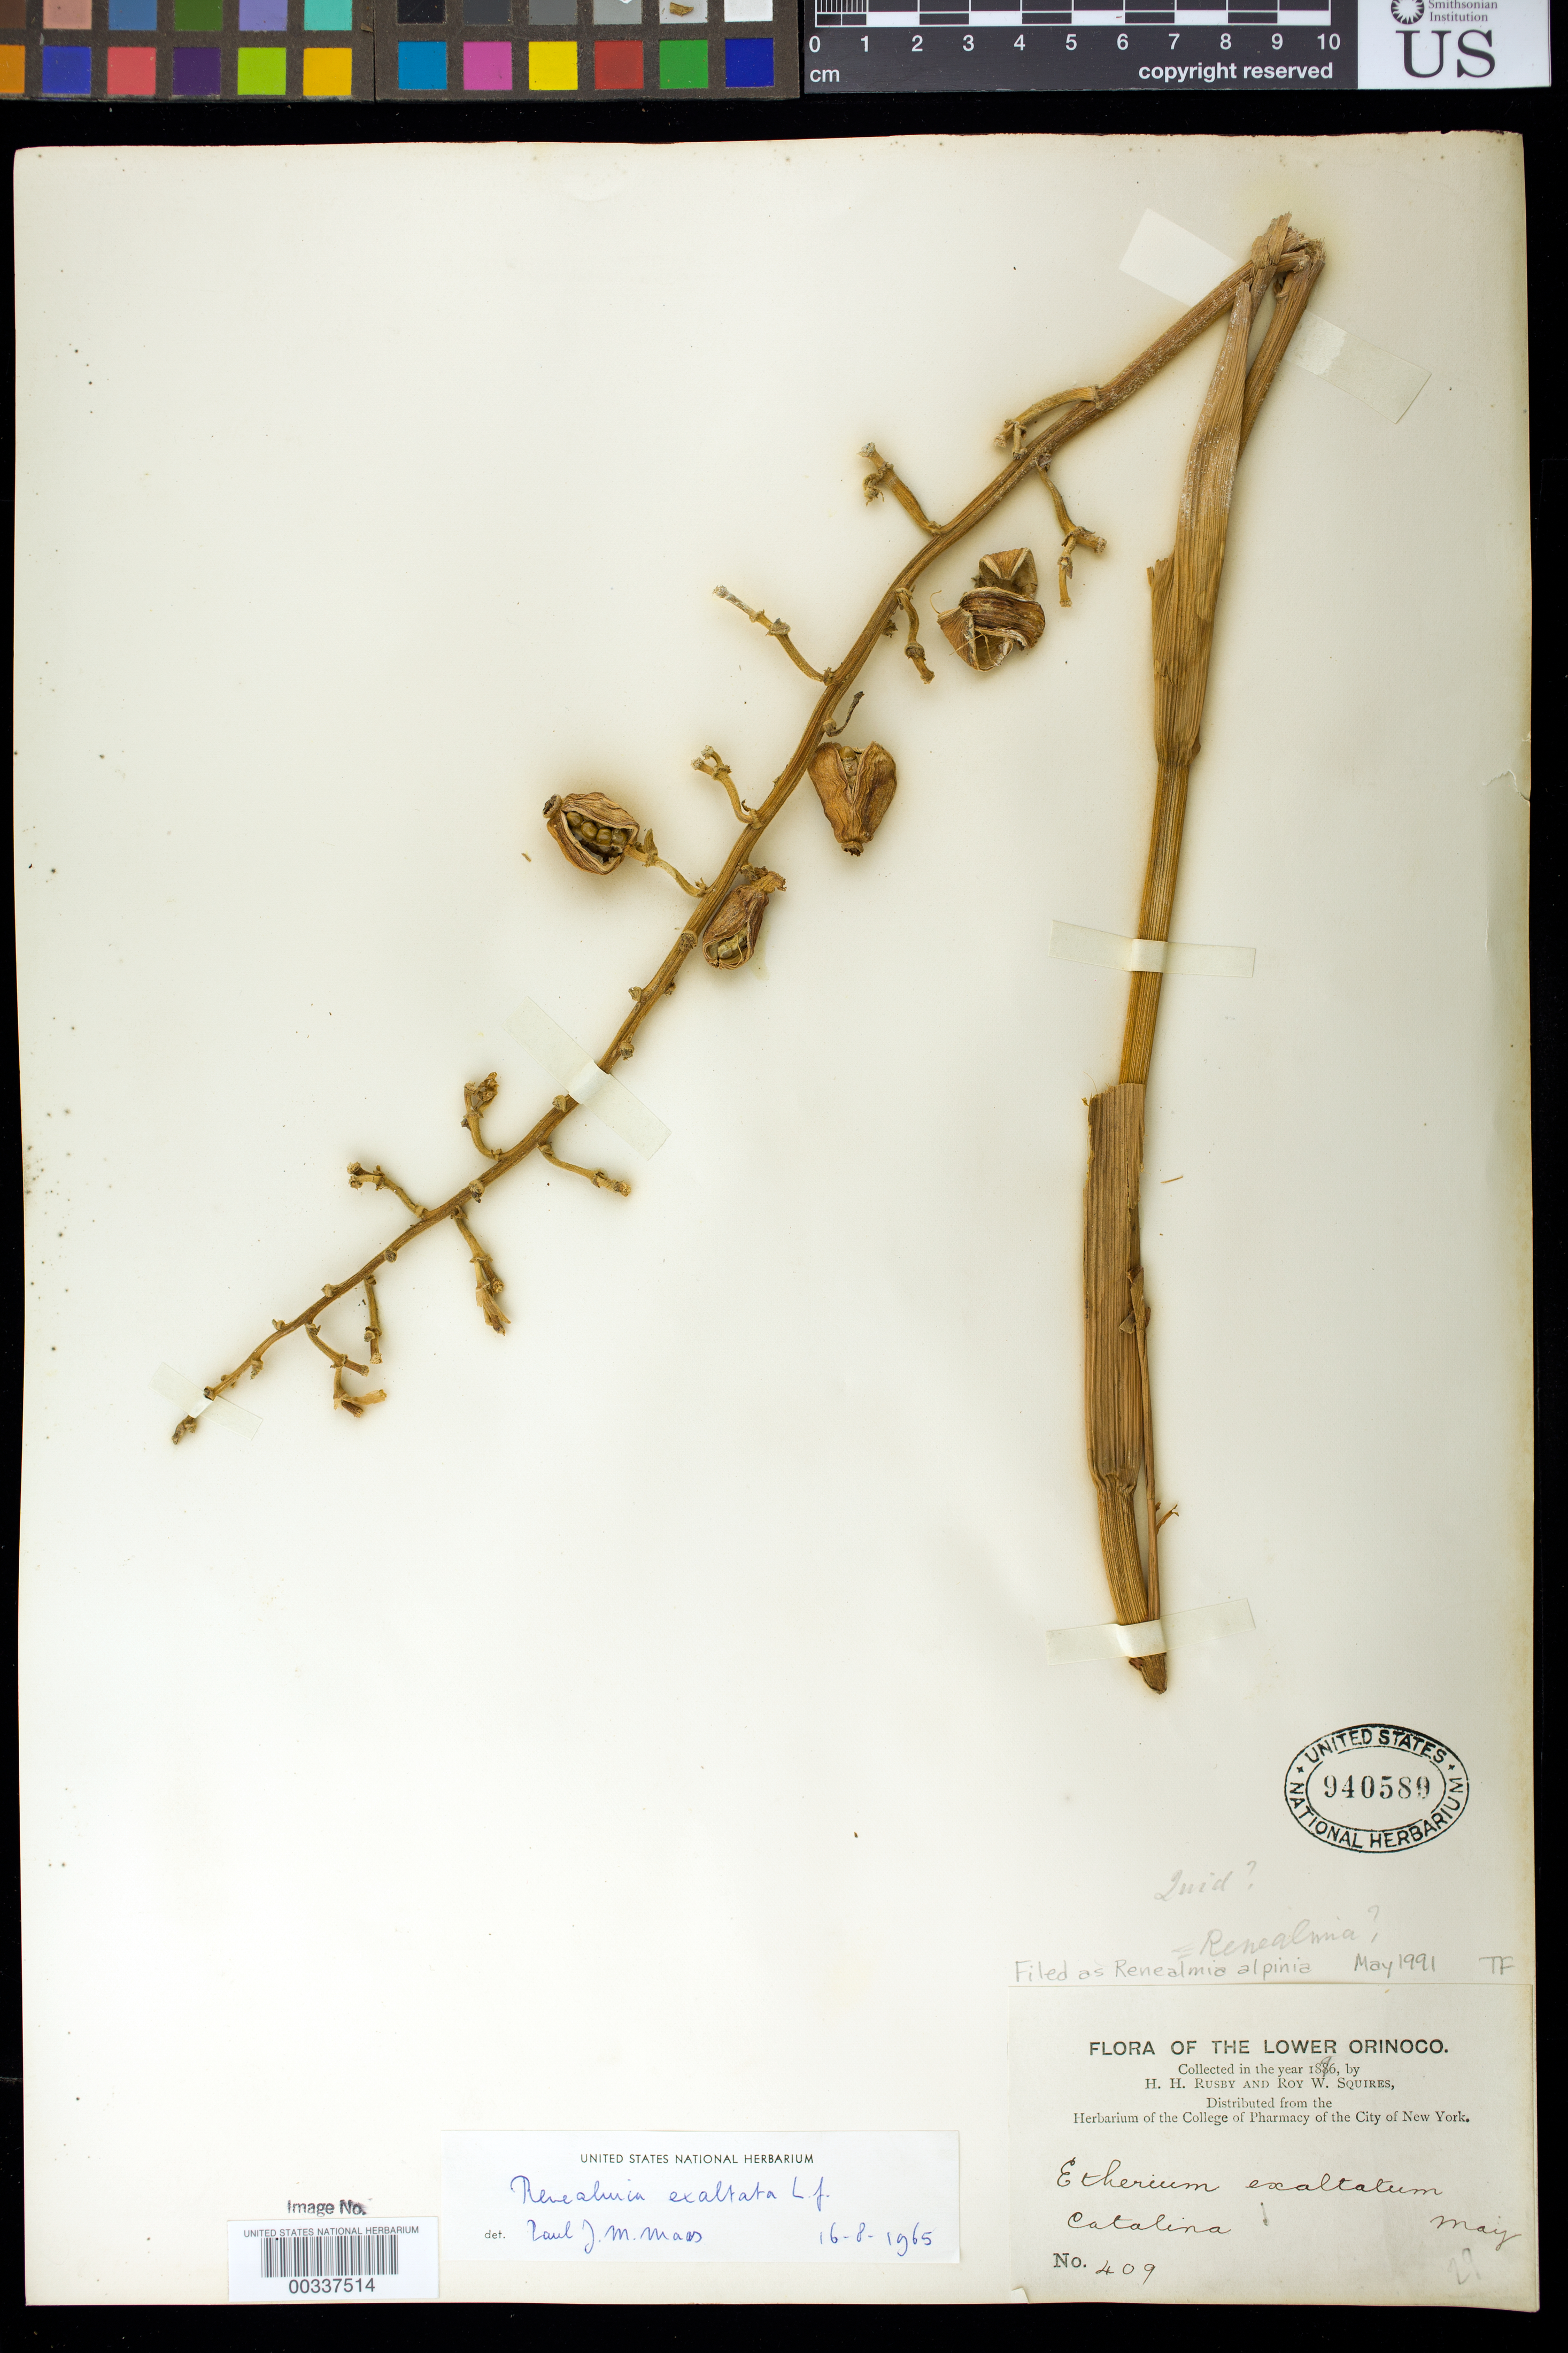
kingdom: Plantae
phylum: Tracheophyta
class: Liliopsida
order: Zingiberales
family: Zingiberaceae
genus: Renealmia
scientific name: Renealmia alpinia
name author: (Rottb.) Maas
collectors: H. H. Rusby & R. Squires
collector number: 409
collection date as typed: May 1896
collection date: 1896-05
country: Venezuela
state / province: Delta Amacuro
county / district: Tucupita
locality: Lower Orinoco, Santa Catalina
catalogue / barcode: US 940589